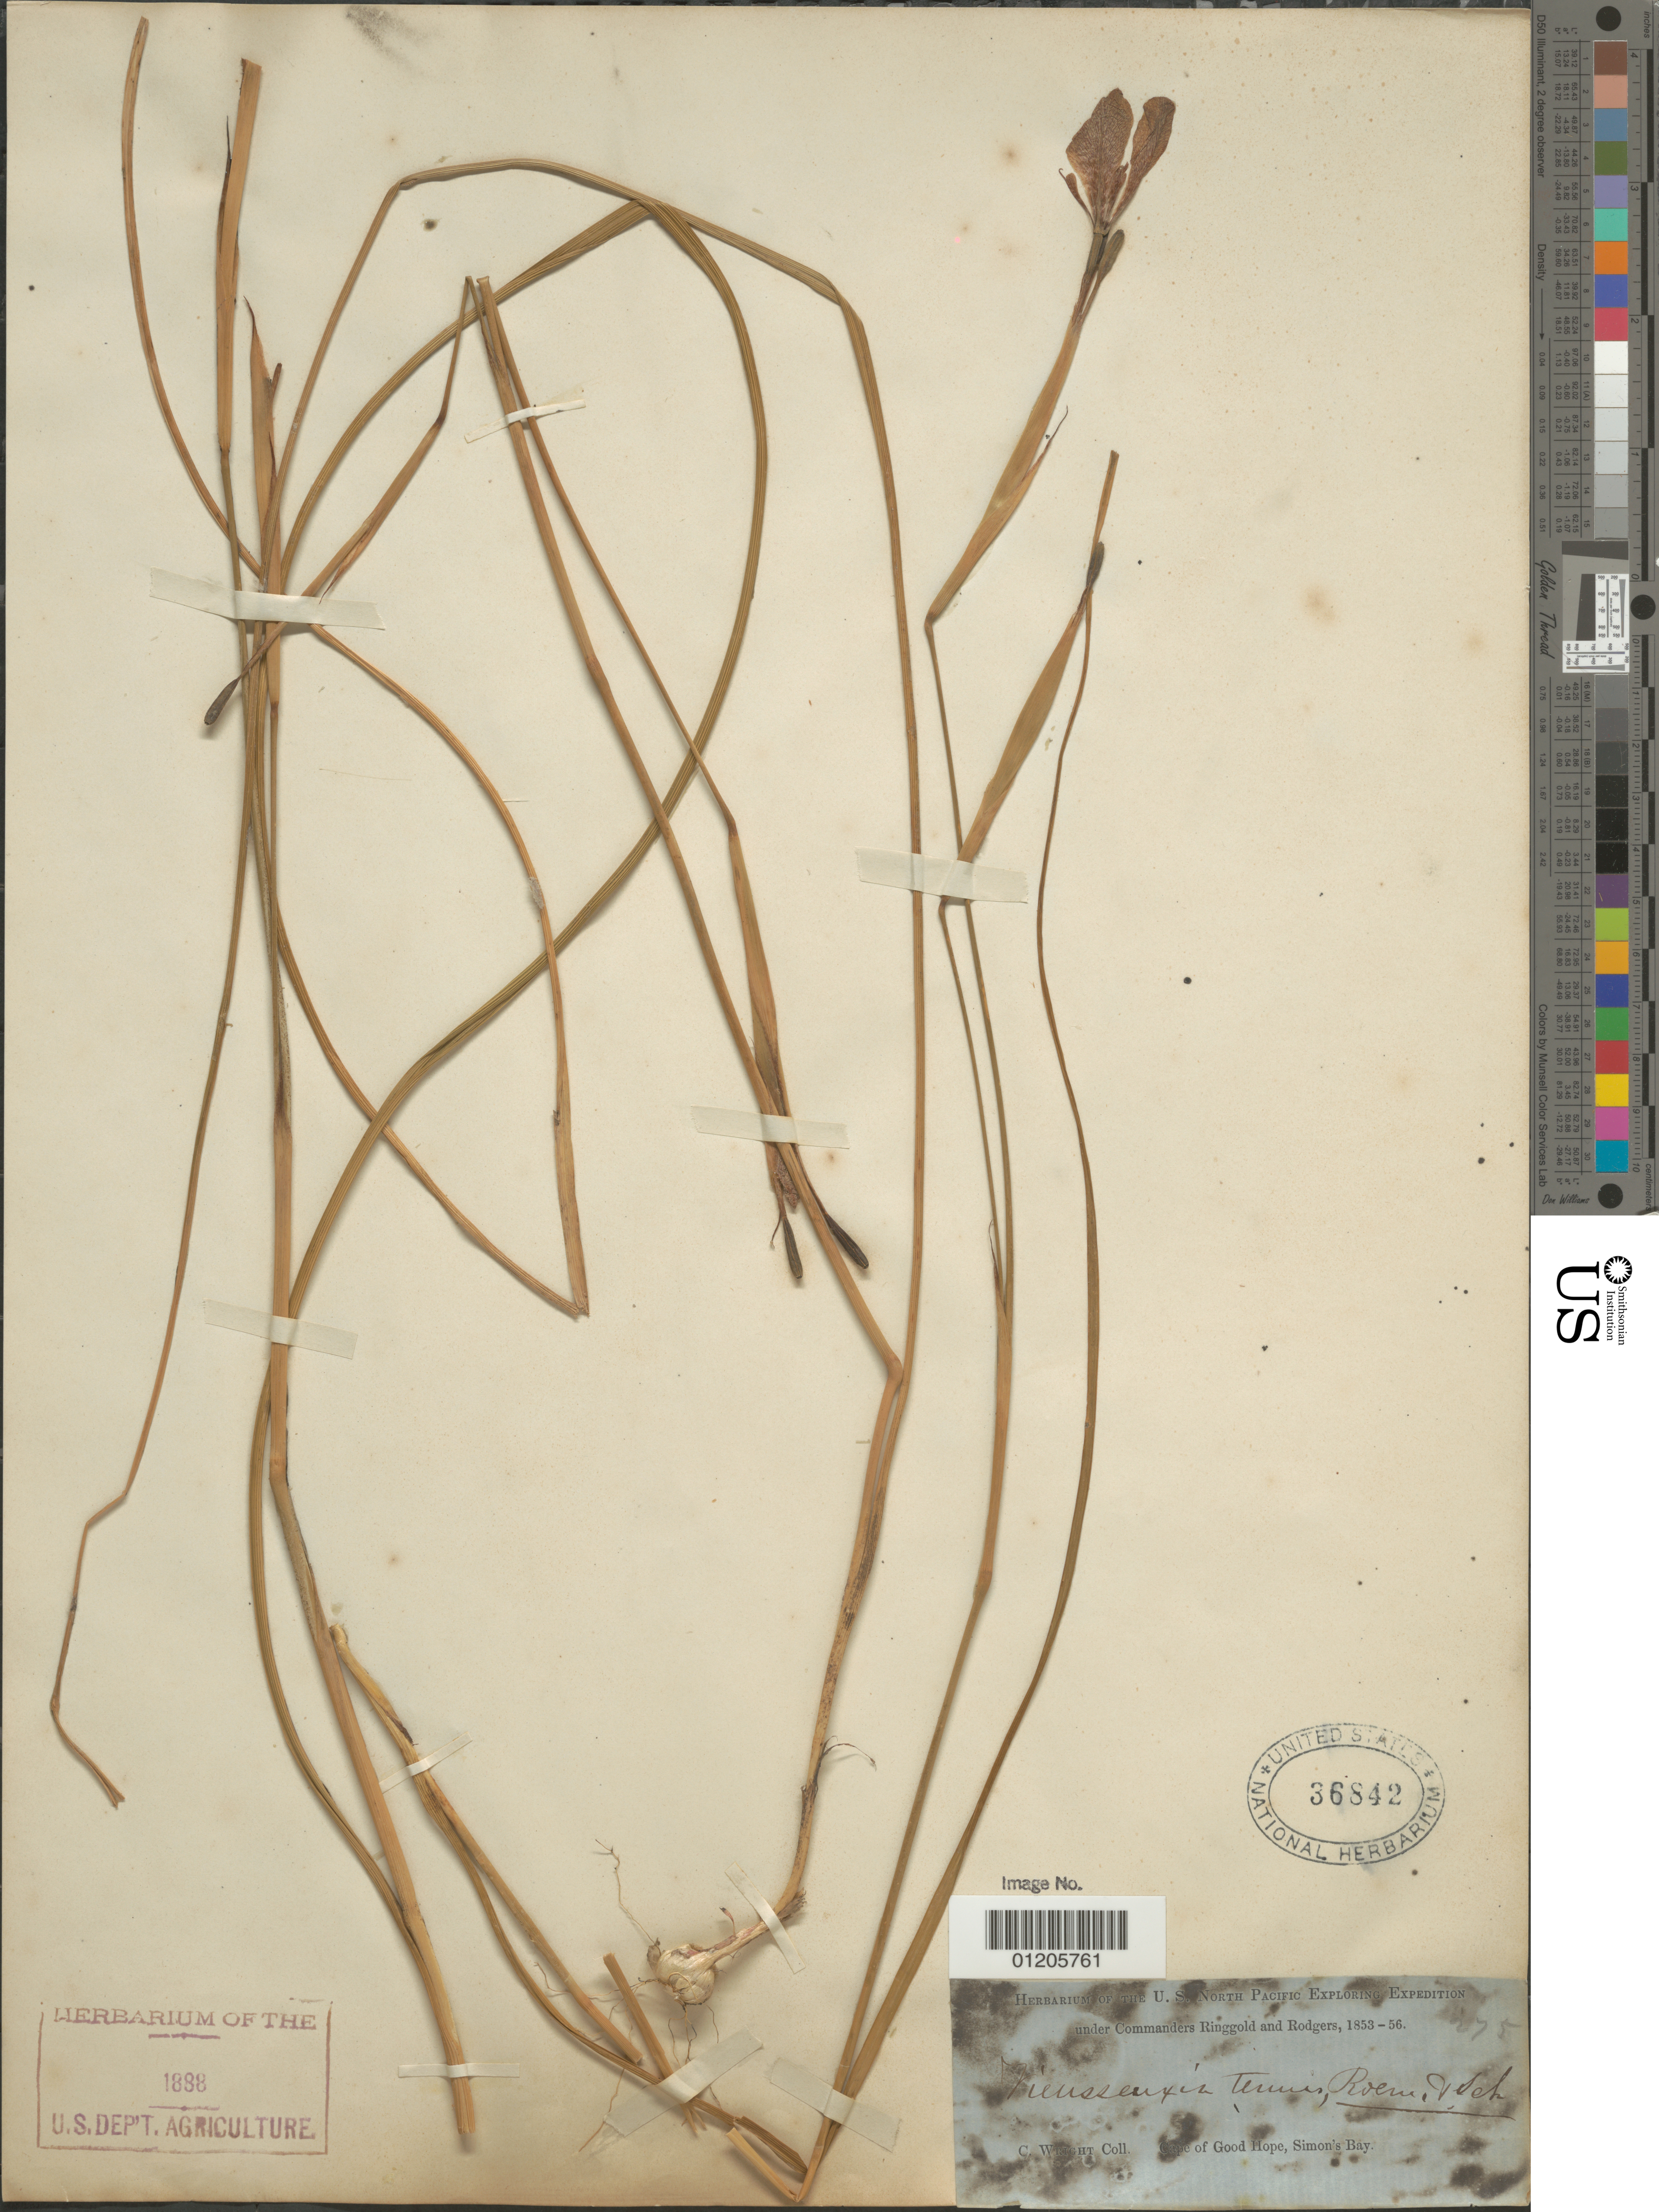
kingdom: Plantae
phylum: Tracheophyta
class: Liliopsida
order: Asparagales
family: Iridaceae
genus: Moraea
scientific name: Moraea unguiculata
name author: Ker Gawl.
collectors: C. Wright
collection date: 1853/1856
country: South Africa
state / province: Western Cape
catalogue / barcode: US 36842